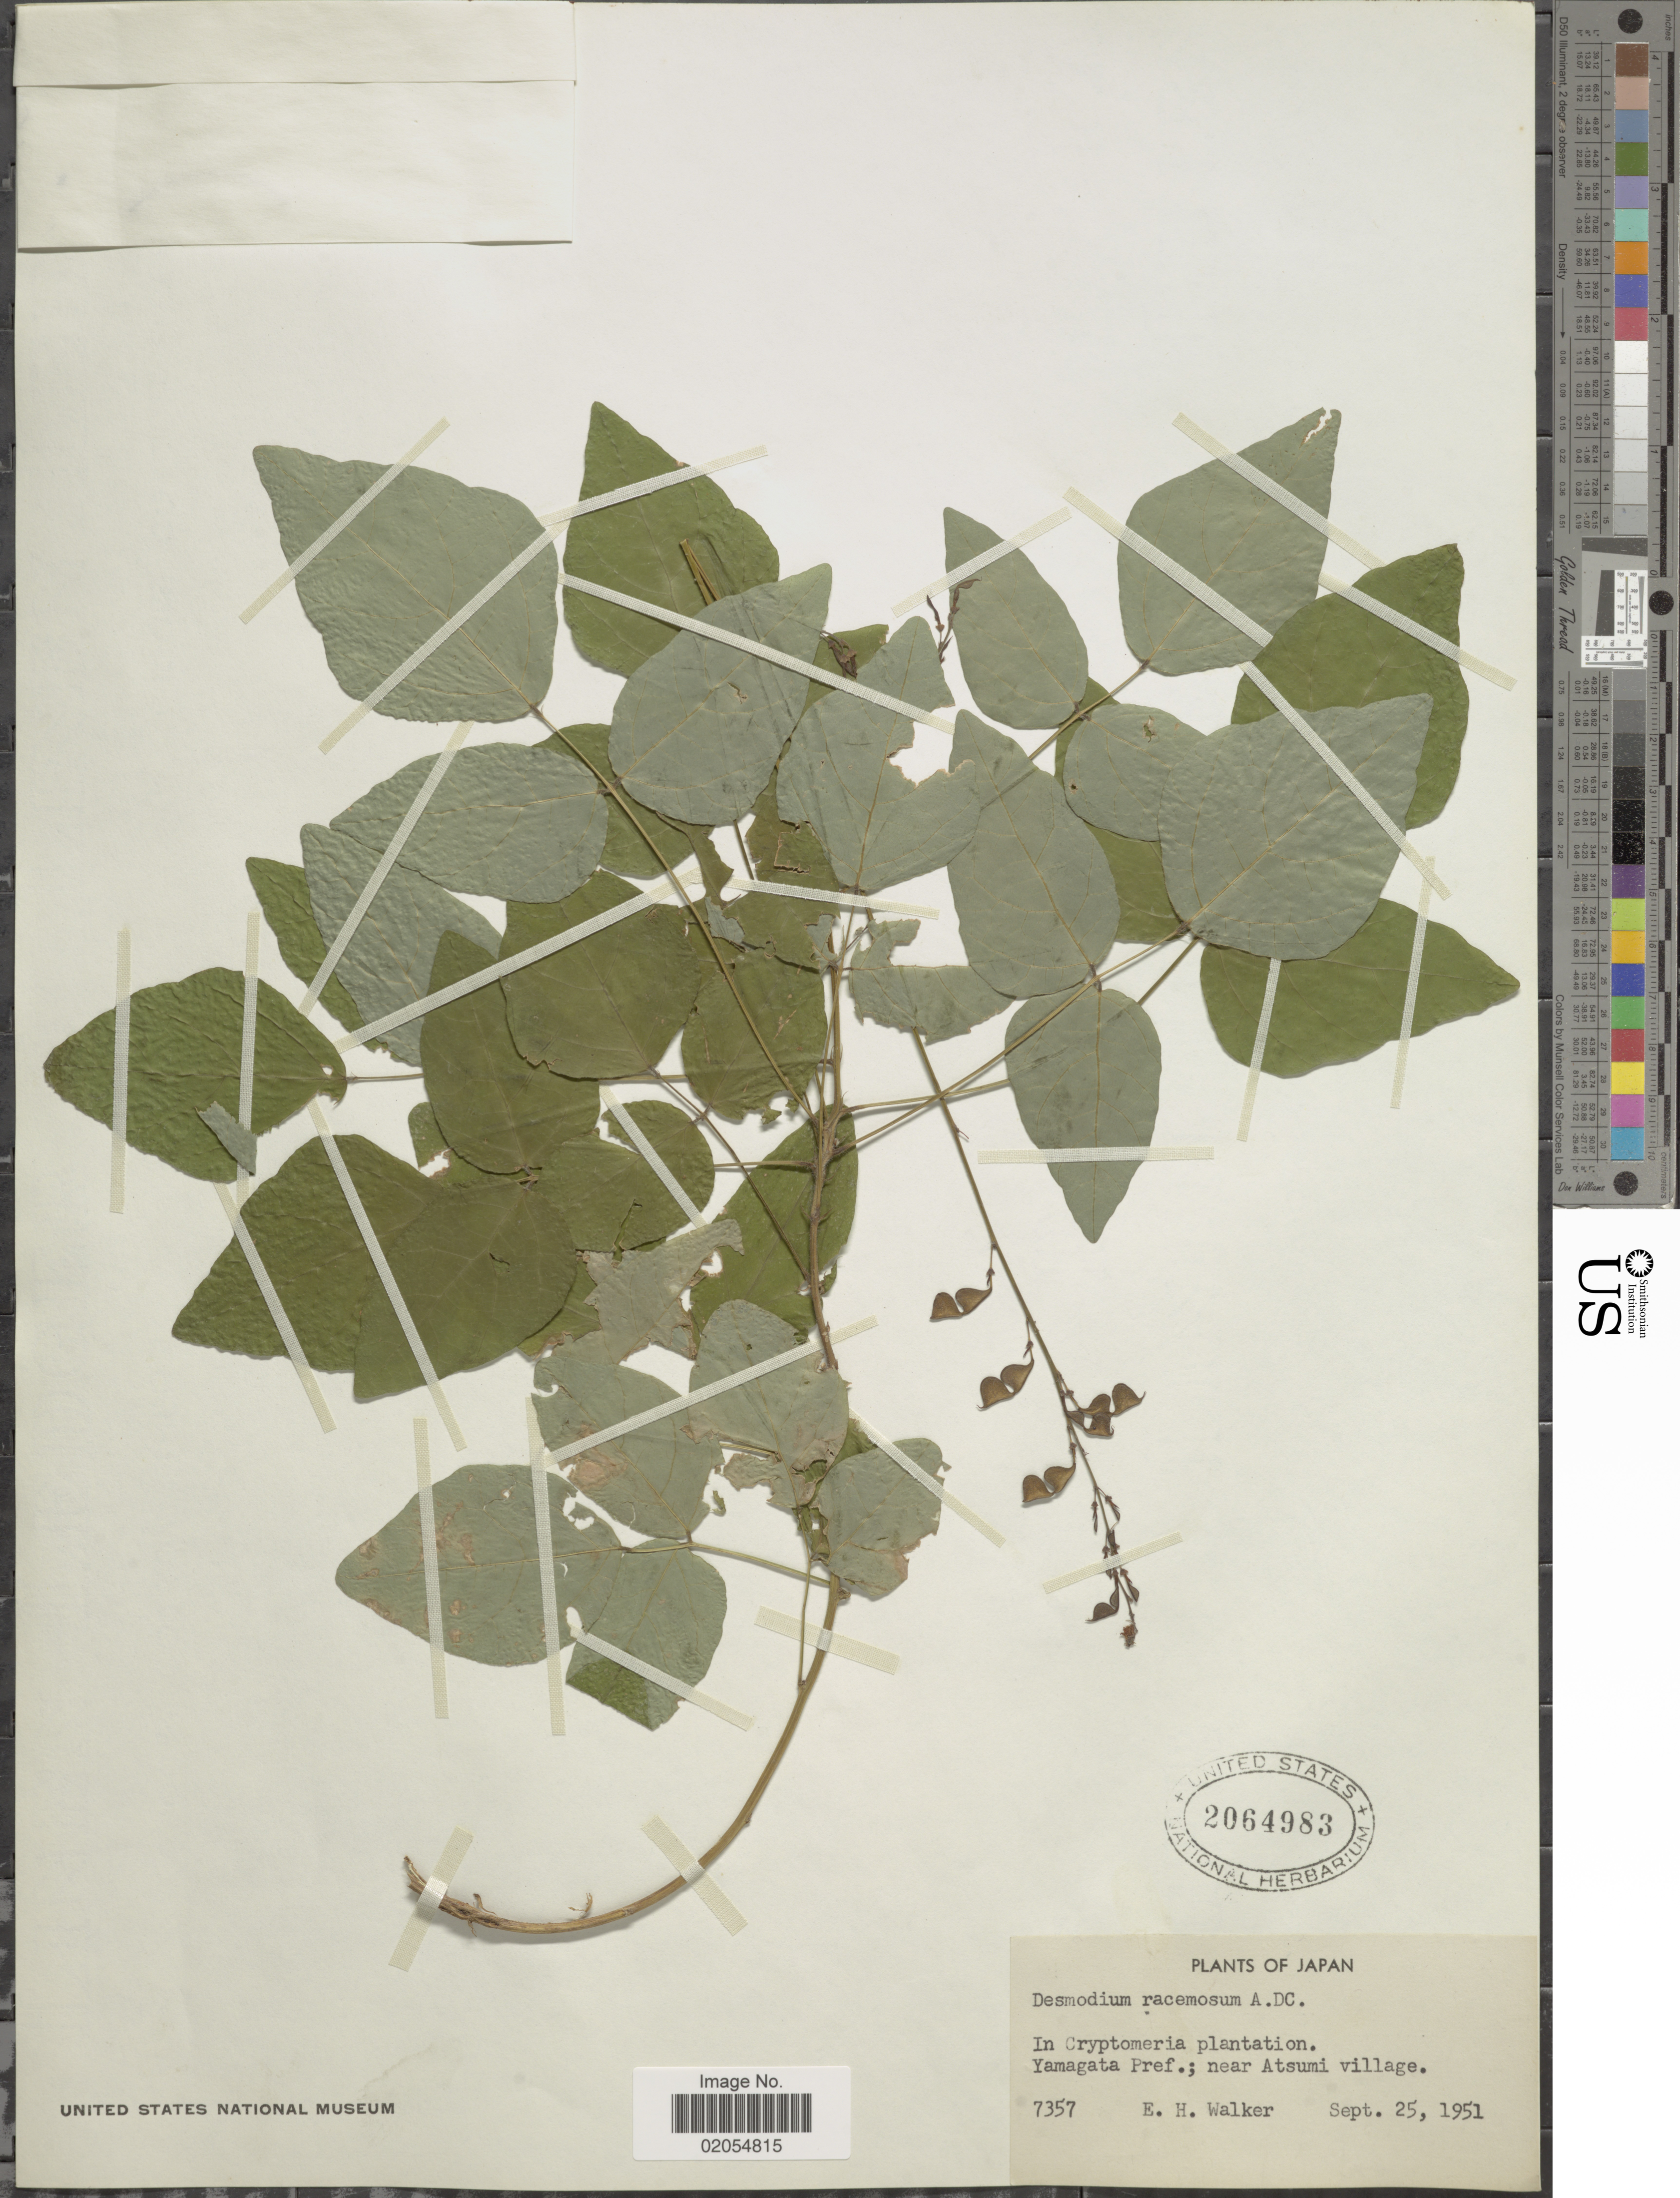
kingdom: Plantae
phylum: Tracheophyta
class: Magnoliopsida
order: Fabales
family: Fabaceae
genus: Hylodesmum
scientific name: Hylodesmum podocarpum subsp. oxyphyllum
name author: (DC.) H. Ohashi & R.R. Mill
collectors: E. H. Walker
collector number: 7357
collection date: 1951-09-25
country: Japan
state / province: Yamagata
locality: Near Atsumi village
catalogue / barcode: US 2064983